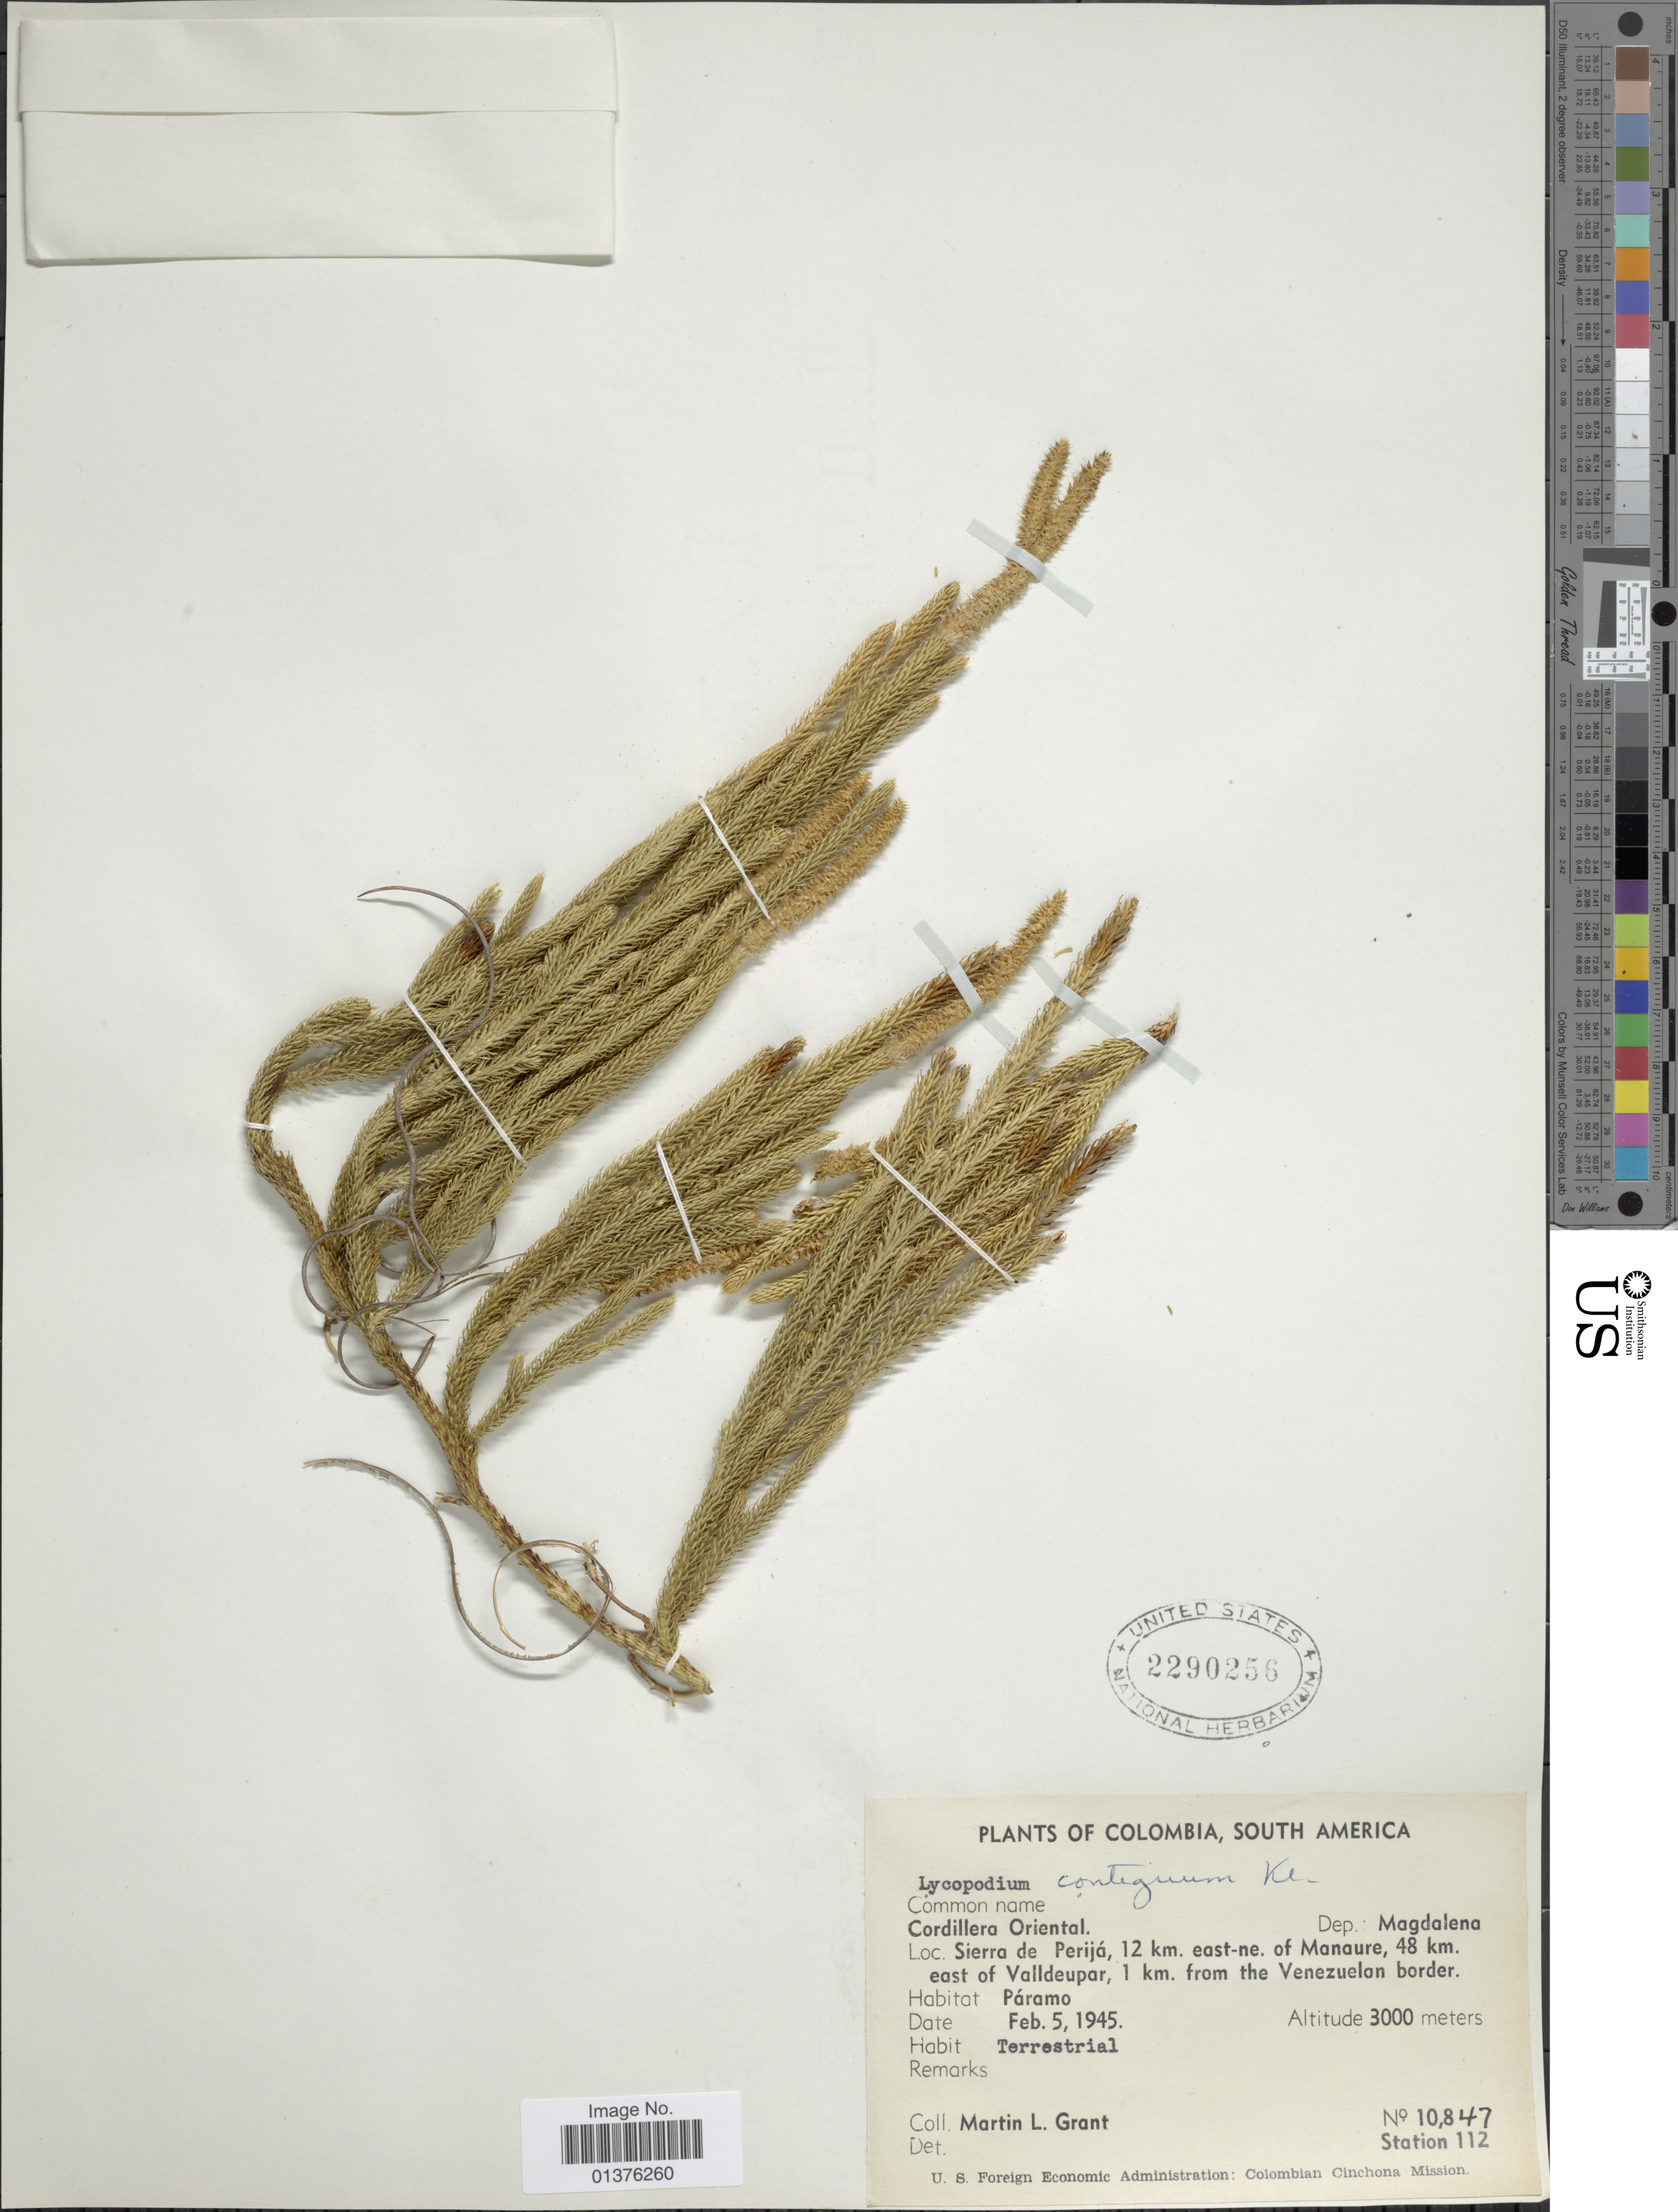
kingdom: Plantae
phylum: Tracheophyta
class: Lycopodiopsida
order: Lycopodiales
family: Lycopodiaceae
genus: Lycopodium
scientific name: Lycopodium clavatum subsp. contiguum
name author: (Klotzsch) B. Øllg.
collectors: M. L. Grant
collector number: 10847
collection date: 1945-02-05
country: Colombia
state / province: Magdalena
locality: Sierra de Perijá, 12km east-ne of Manaure, 48km east of Valldeupar, 1km from the Venezuelan border, Páramo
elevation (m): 3000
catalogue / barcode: US 2290256